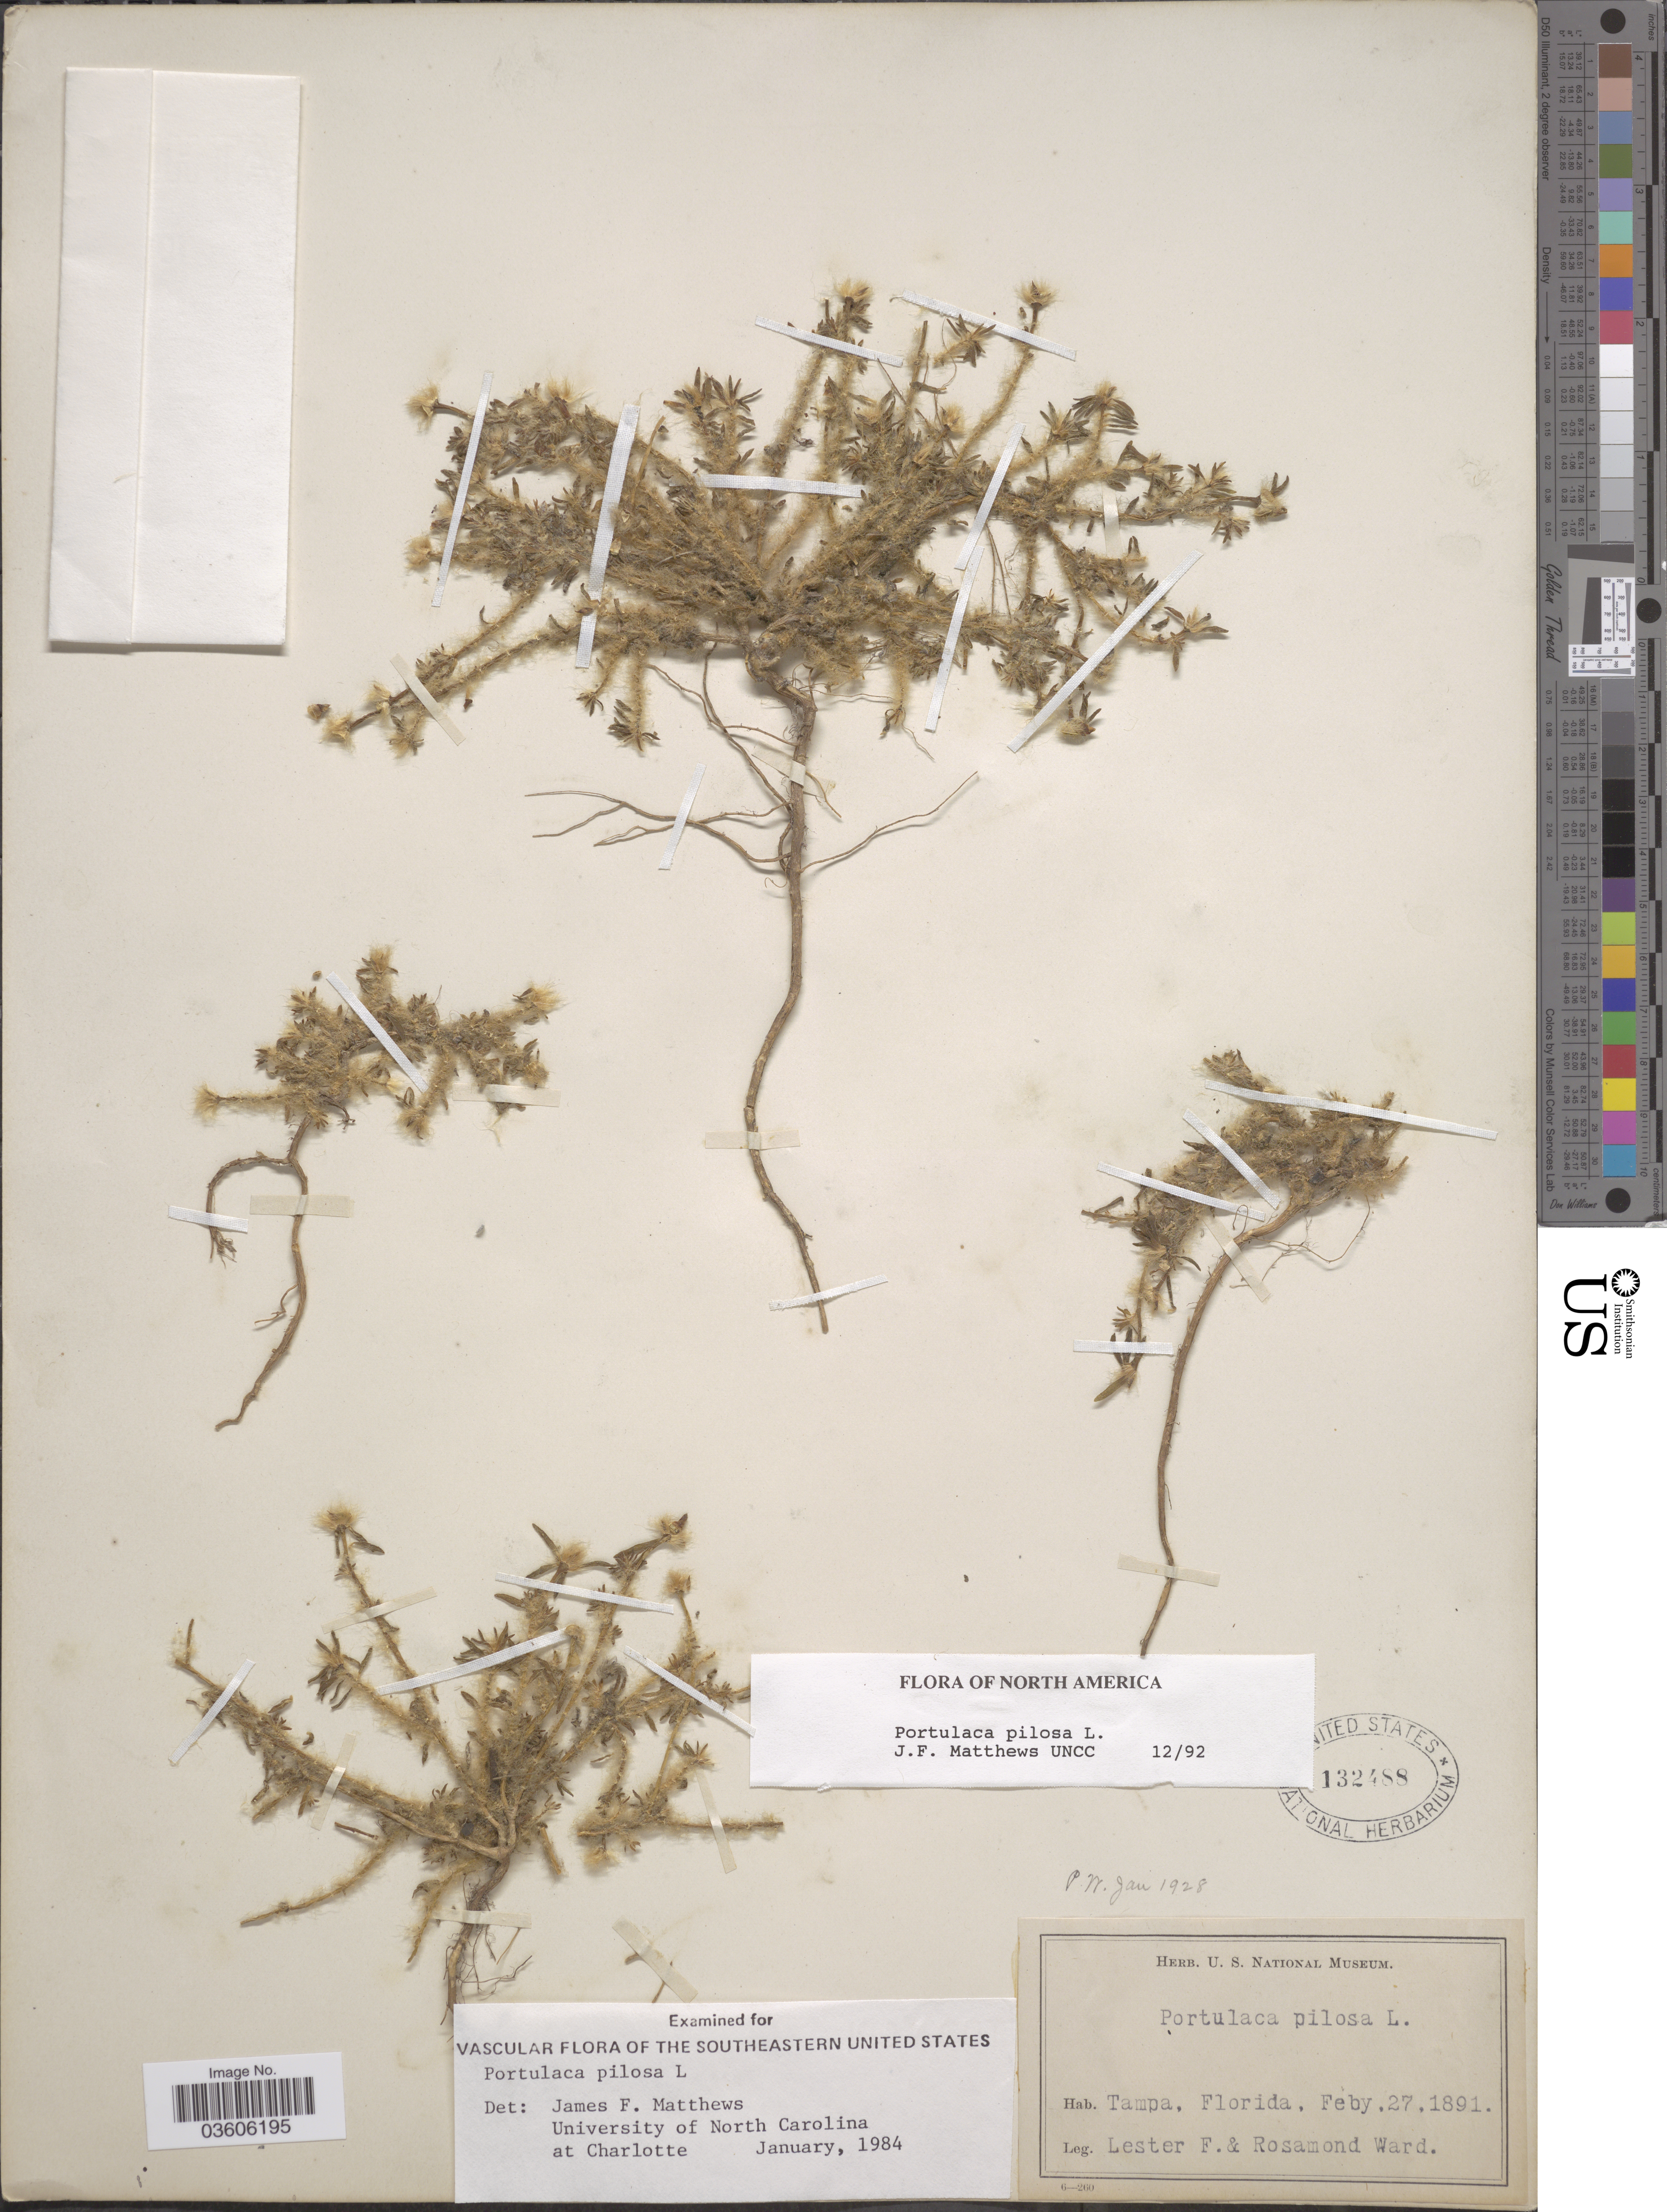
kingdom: Plantae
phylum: Tracheophyta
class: Magnoliopsida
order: Caryophyllales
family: Portulacaceae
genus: Portulaca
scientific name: Portulaca pilosa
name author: L.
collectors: L. F. Ward & R. Ward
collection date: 1891-02-27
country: United States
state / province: Florida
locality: Tampa.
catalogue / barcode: US 132488